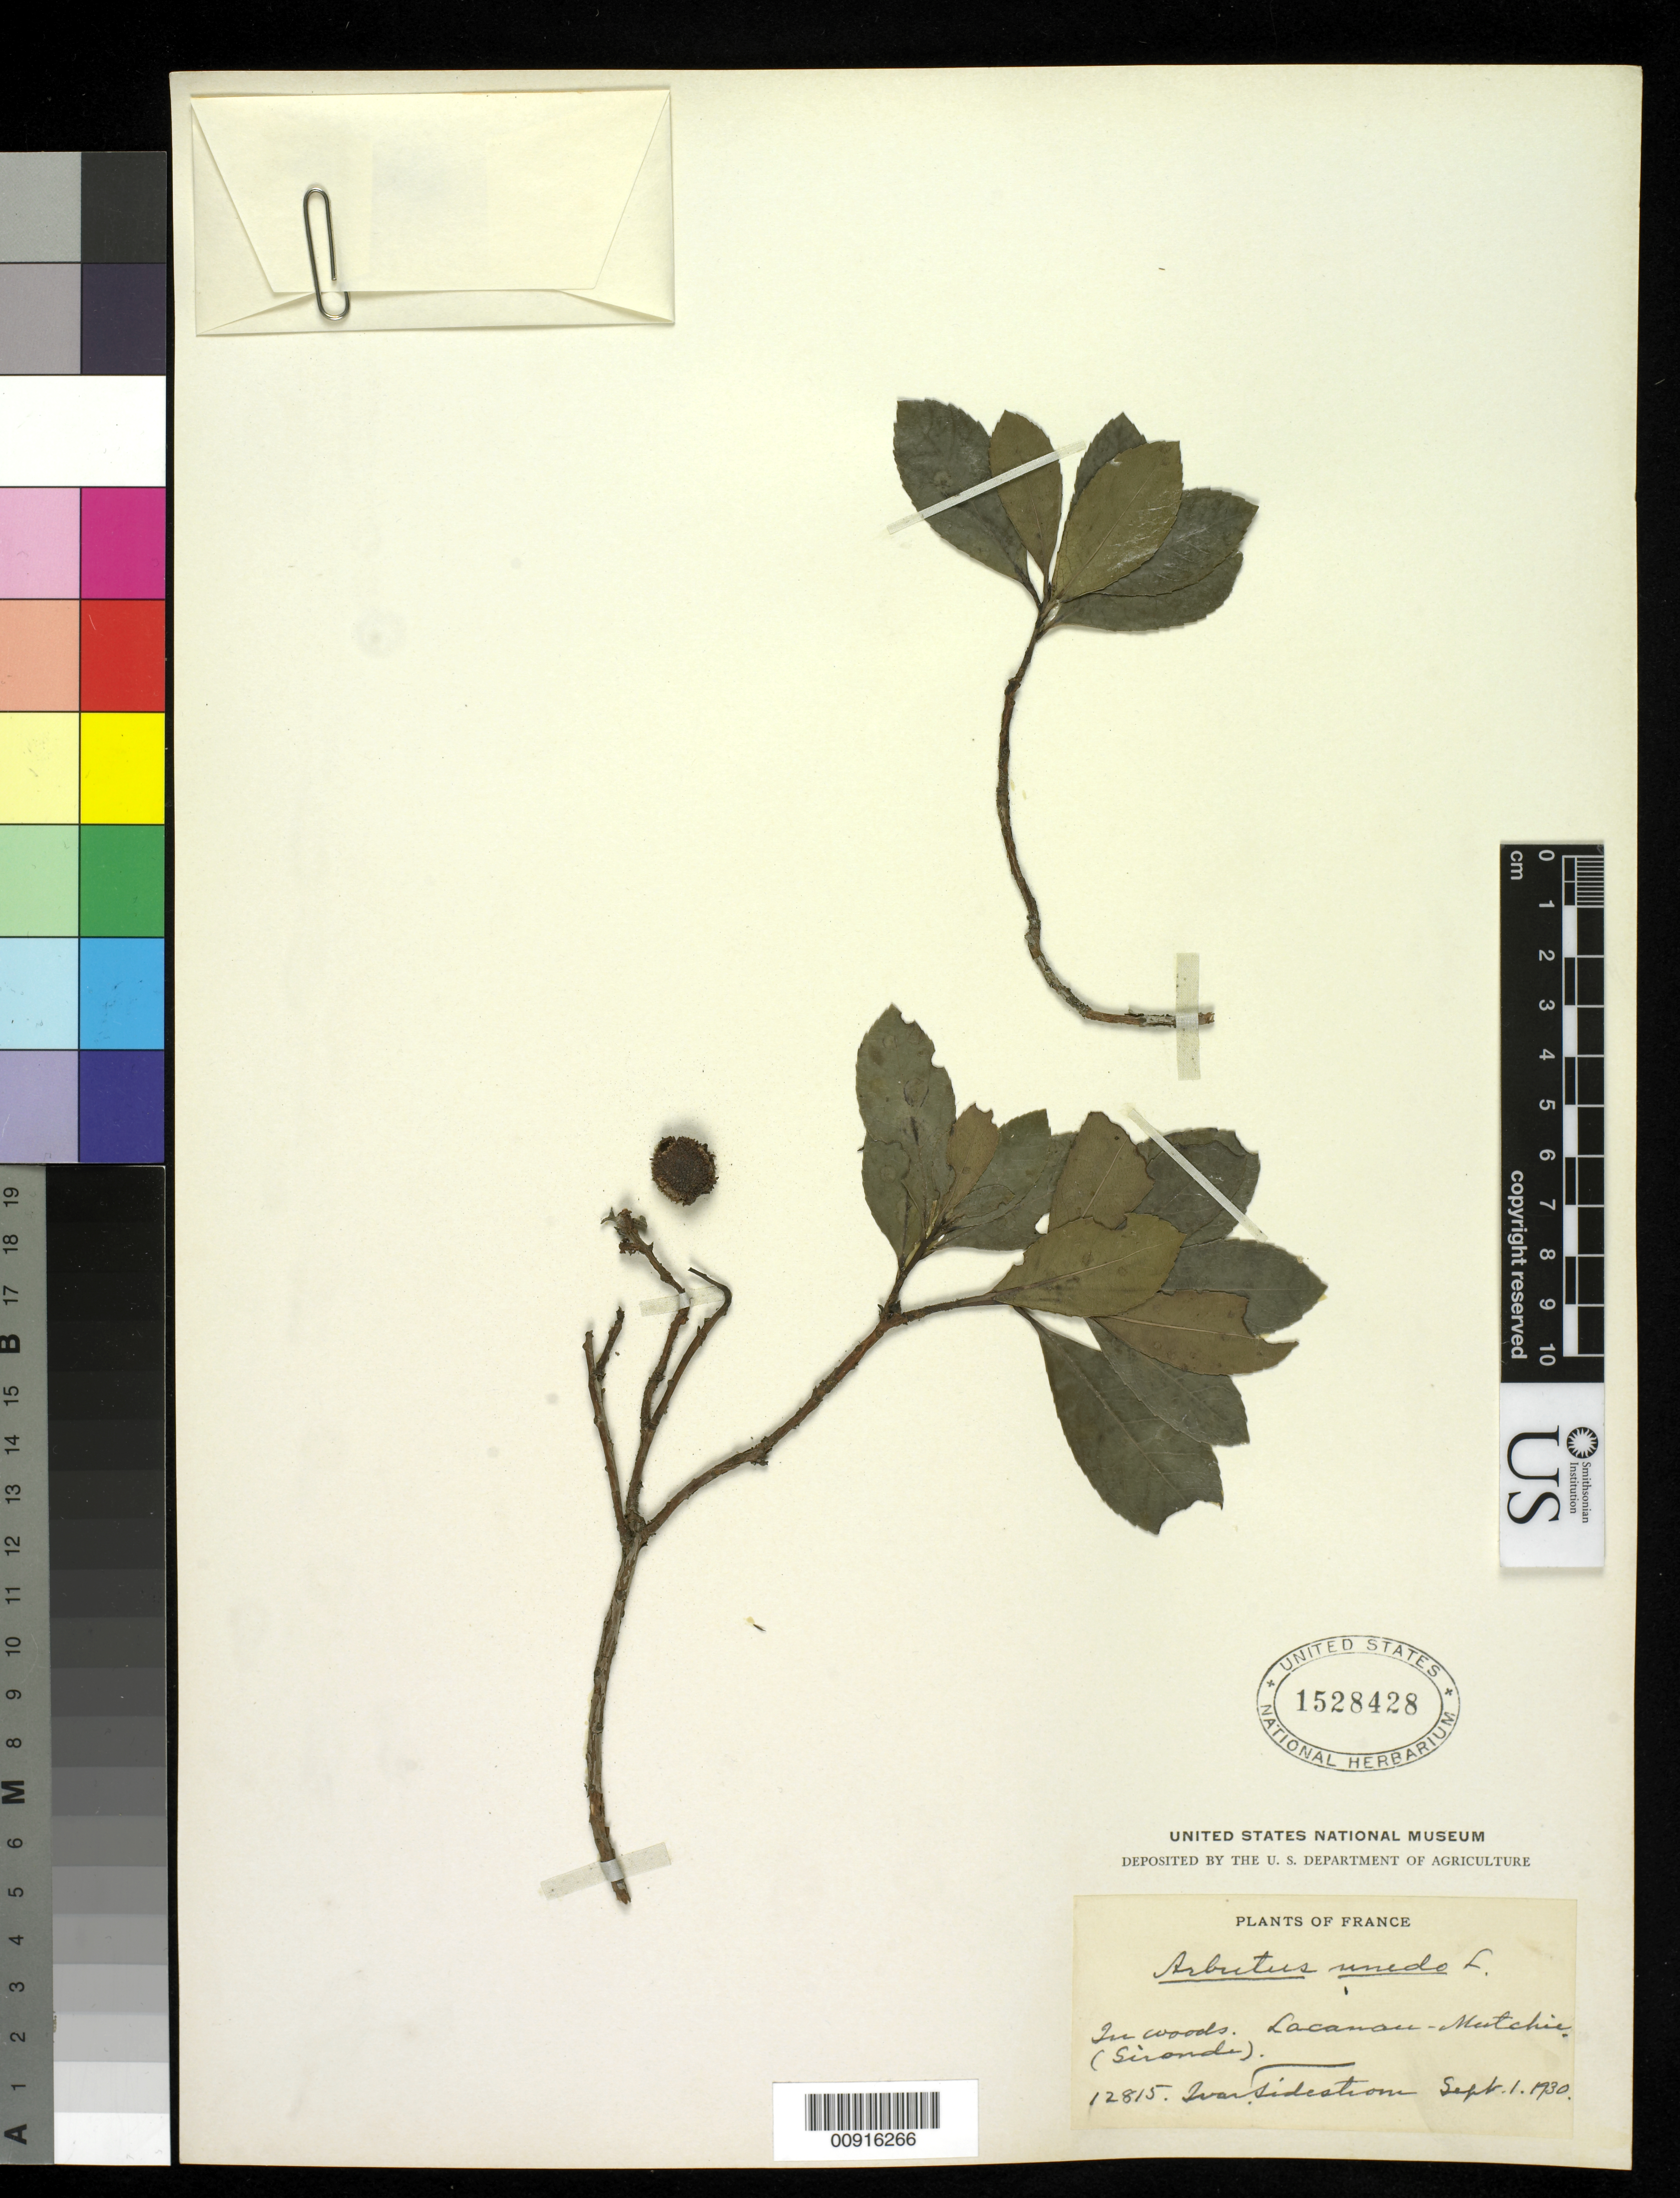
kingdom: Plantae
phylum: Tracheophyta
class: Magnoliopsida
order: Ericales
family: Ericaceae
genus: Arbutus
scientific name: Arbutus unedo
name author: L.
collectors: I. F. Tidestrom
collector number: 12815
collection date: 1930-09-01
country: France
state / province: Nouvelle-Aquitaine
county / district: Gironde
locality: In woods. Lacanau- Mutchie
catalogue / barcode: US 1528428